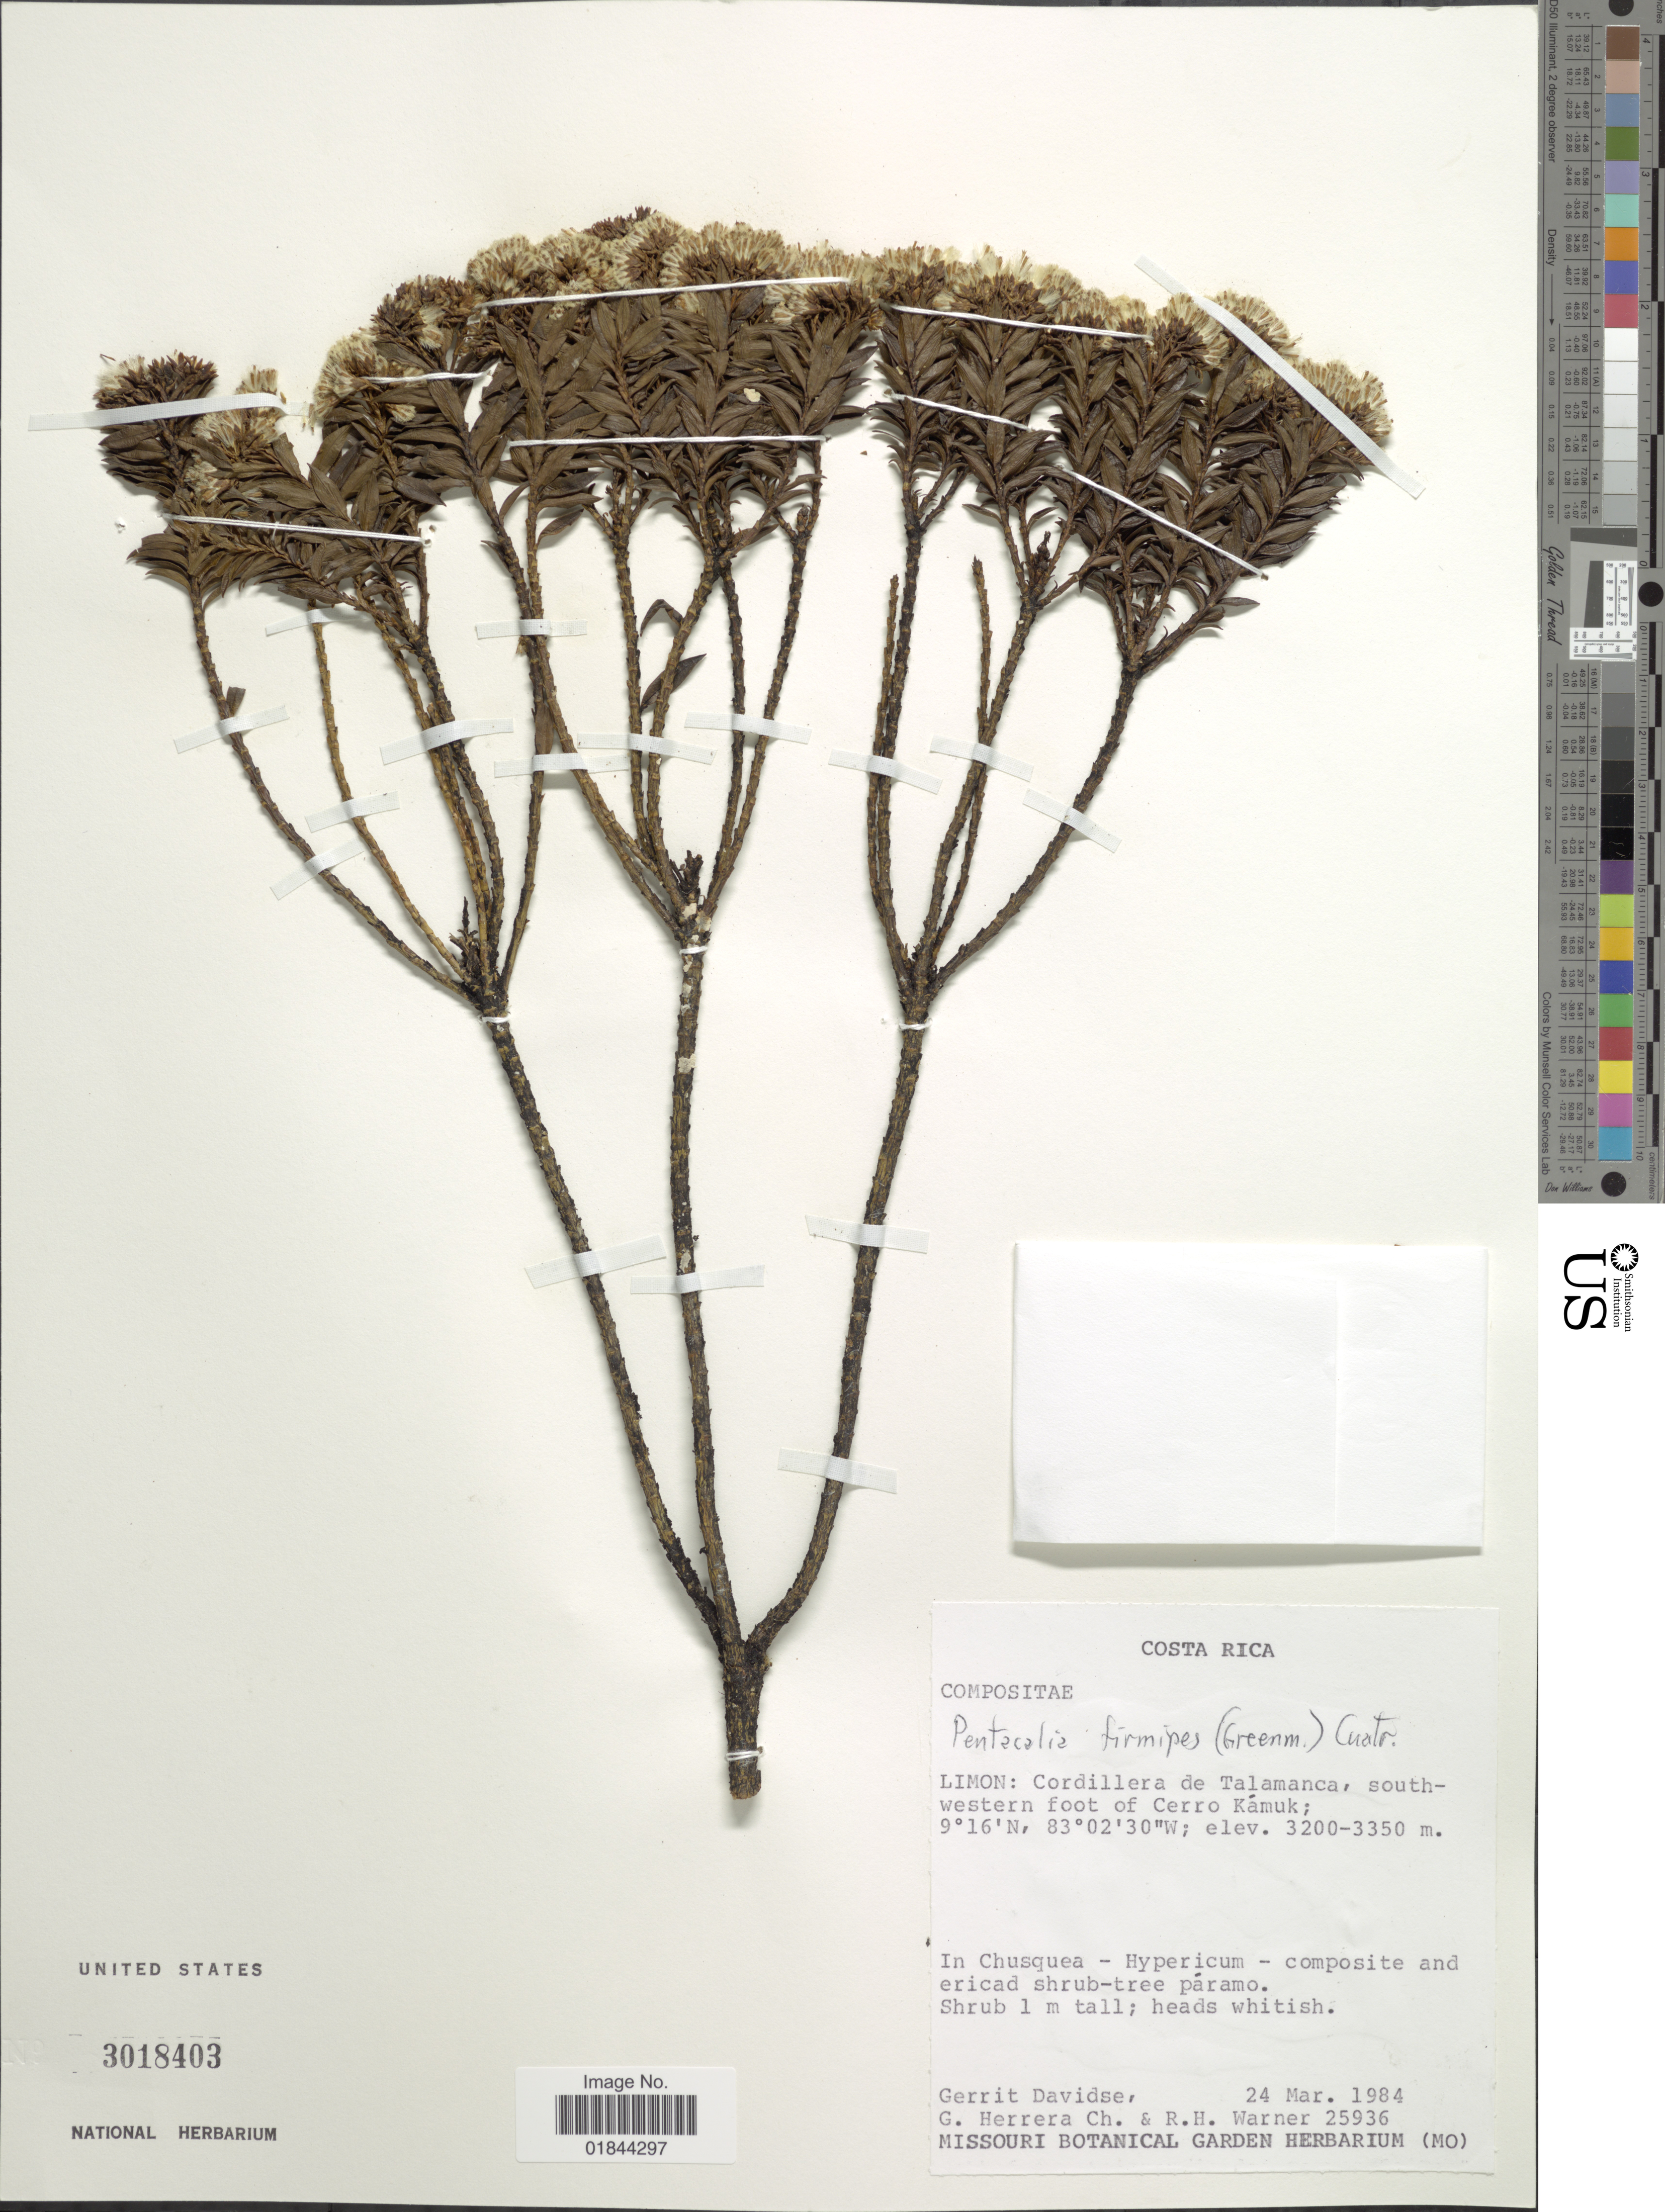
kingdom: Plantae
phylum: Tracheophyta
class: Magnoliopsida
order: Asterales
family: Asteraceae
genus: Pentacalia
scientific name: Pentacalia firmipes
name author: (Greenm.) Cuatrec.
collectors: G. Davidse, G. Herrera Ch. & R. H. Warner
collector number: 25936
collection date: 1984-03-24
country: Costa Rica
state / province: Limón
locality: Cordillera de Talamanca, south western foot of Cerro Kamuk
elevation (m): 3200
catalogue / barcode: US 3018403